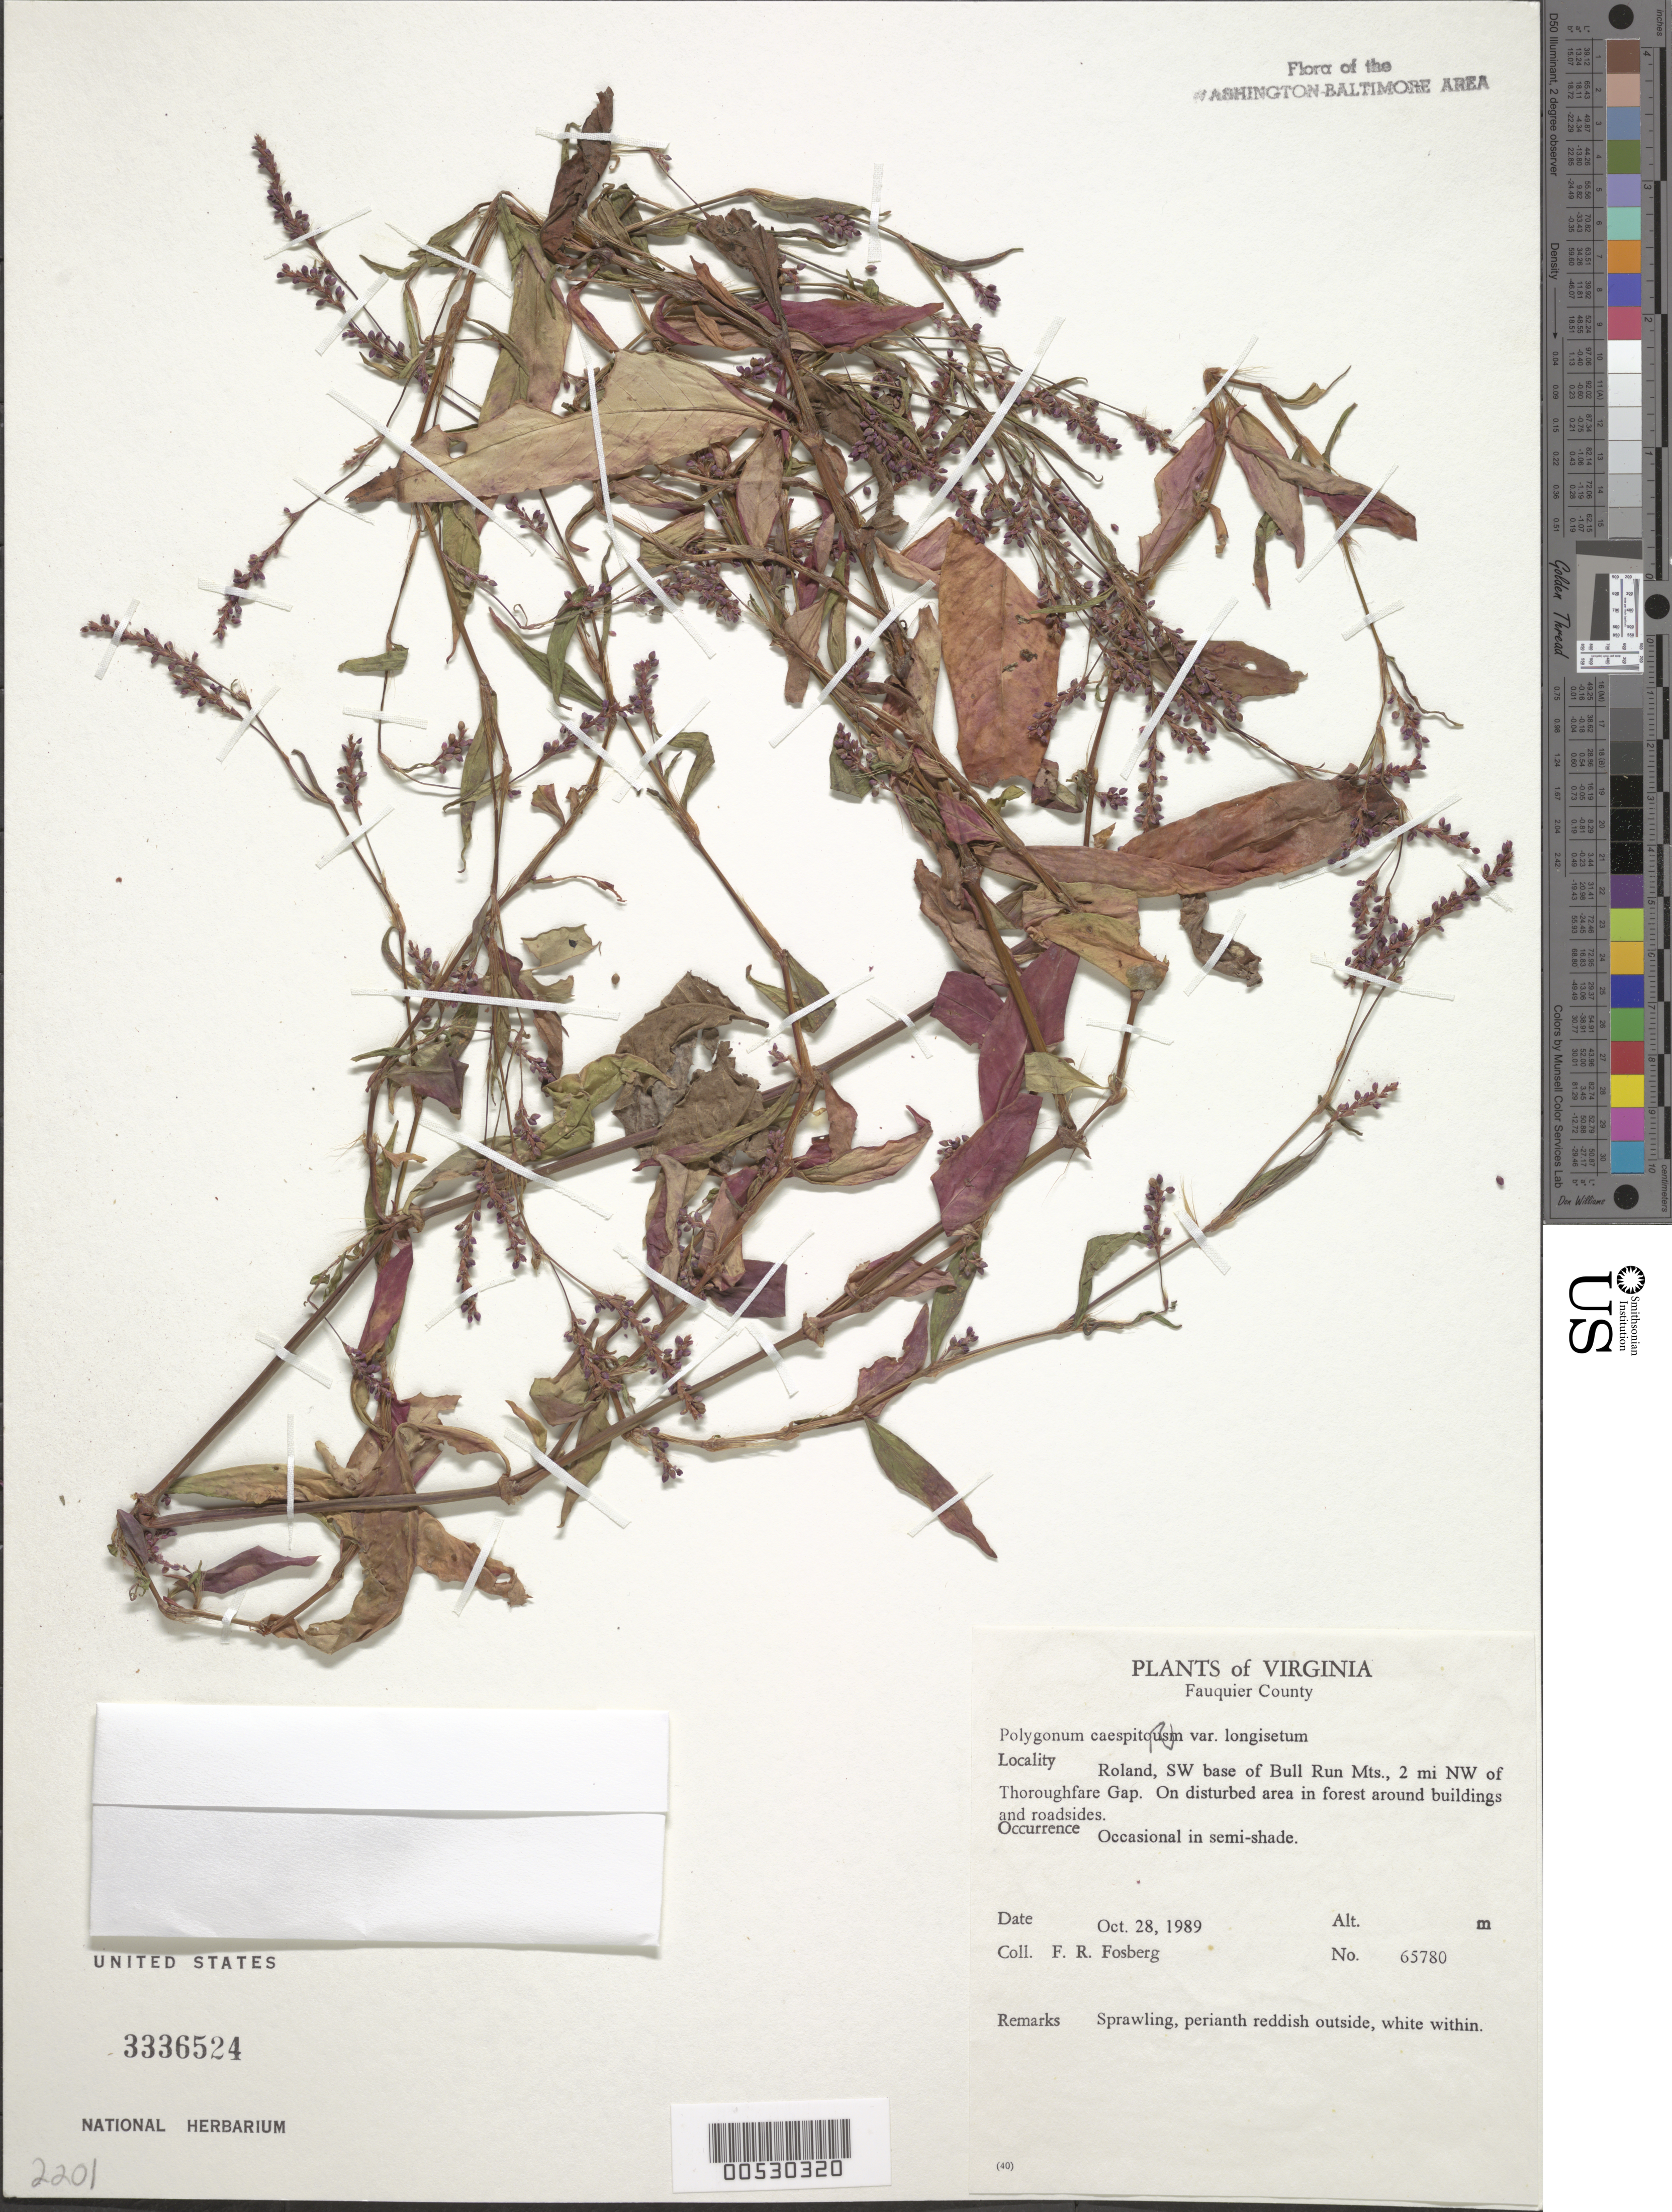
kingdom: Plantae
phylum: Tracheophyta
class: Magnoliopsida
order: Caryophyllales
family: Polygonaceae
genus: Persicaria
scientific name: Persicaria longiseta (Bruijn) Kitag.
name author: (Bruijn &) Kitag.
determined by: Atha, D. E.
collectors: F. R. Fosberg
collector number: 65780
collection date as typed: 28 Oct 1989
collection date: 1989-10-28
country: United States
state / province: Virginia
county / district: Fauquier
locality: Roland, SW base of Bull Run Mts., NW of Thoroughfare Gap Bull Run Mts.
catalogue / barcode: US 3336524